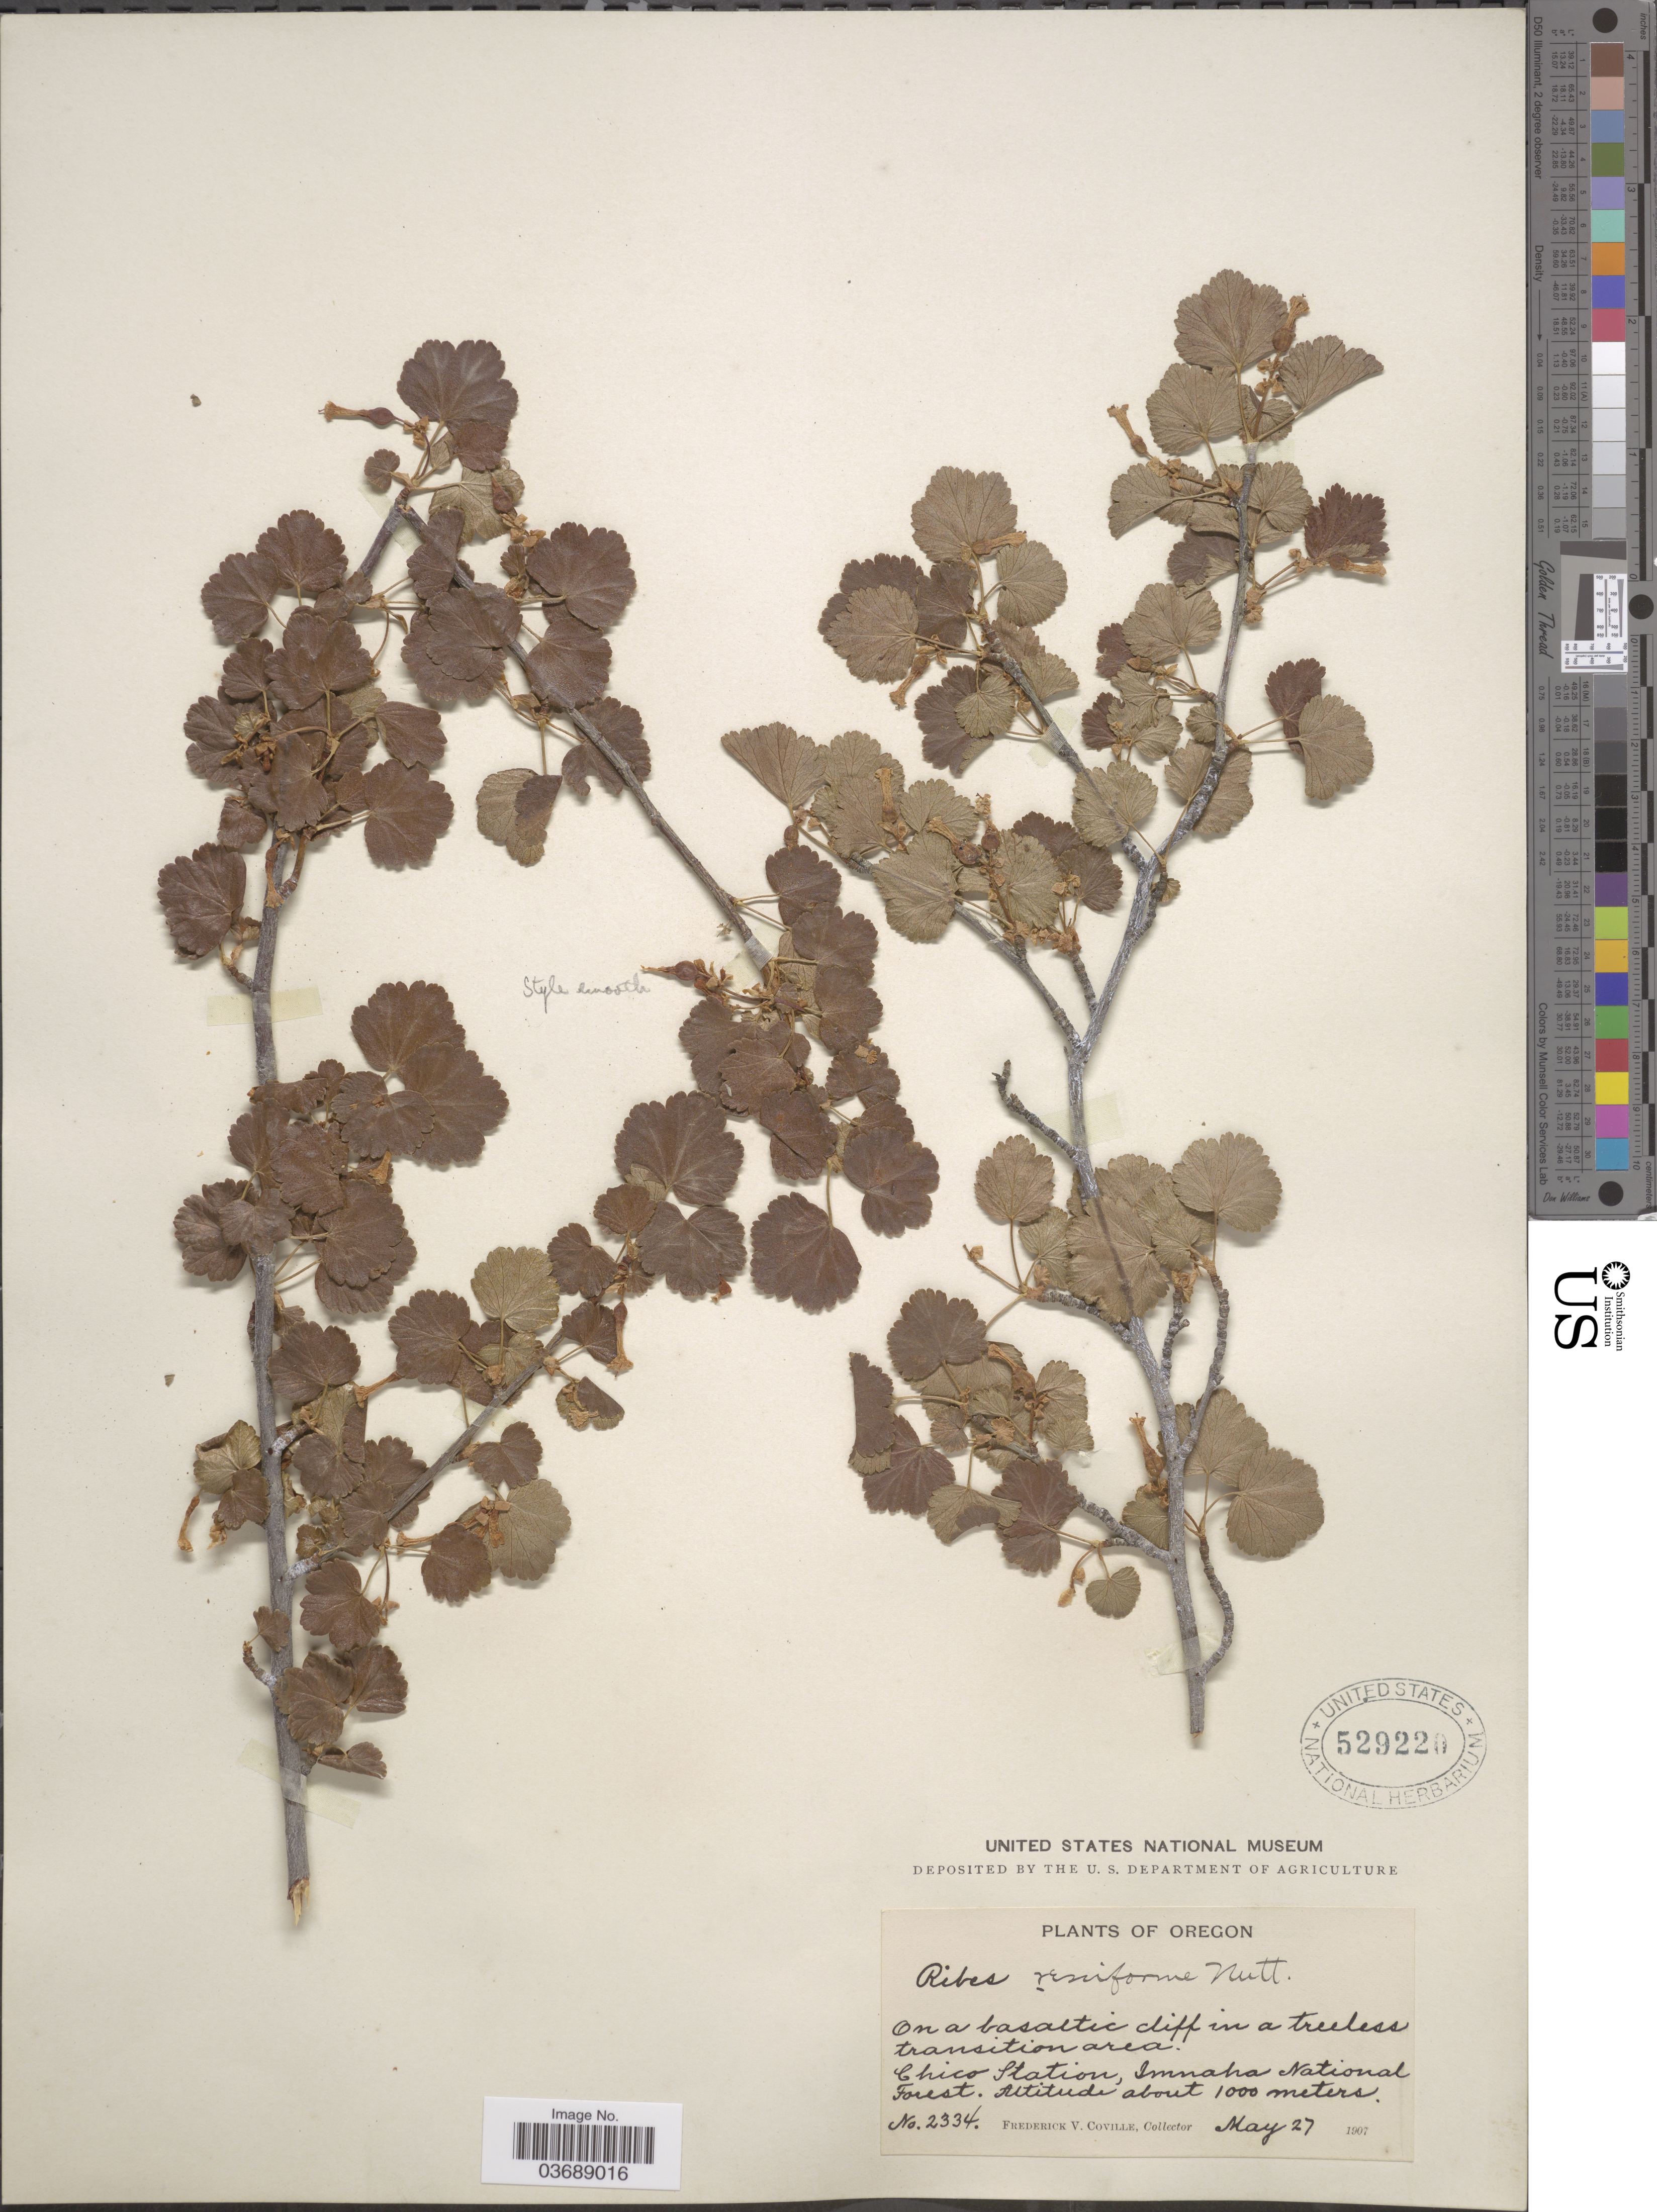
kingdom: Plantae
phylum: Tracheophyta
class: Magnoliopsida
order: Saxifragales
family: Grossulariaceae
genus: Ribes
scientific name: Ribes reniforme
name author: Nutt.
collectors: F. V. Coville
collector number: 2334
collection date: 1907-05-27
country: United States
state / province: Oregon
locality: Chico Station, Imnaha National Forest.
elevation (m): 1000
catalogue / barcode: US 529220